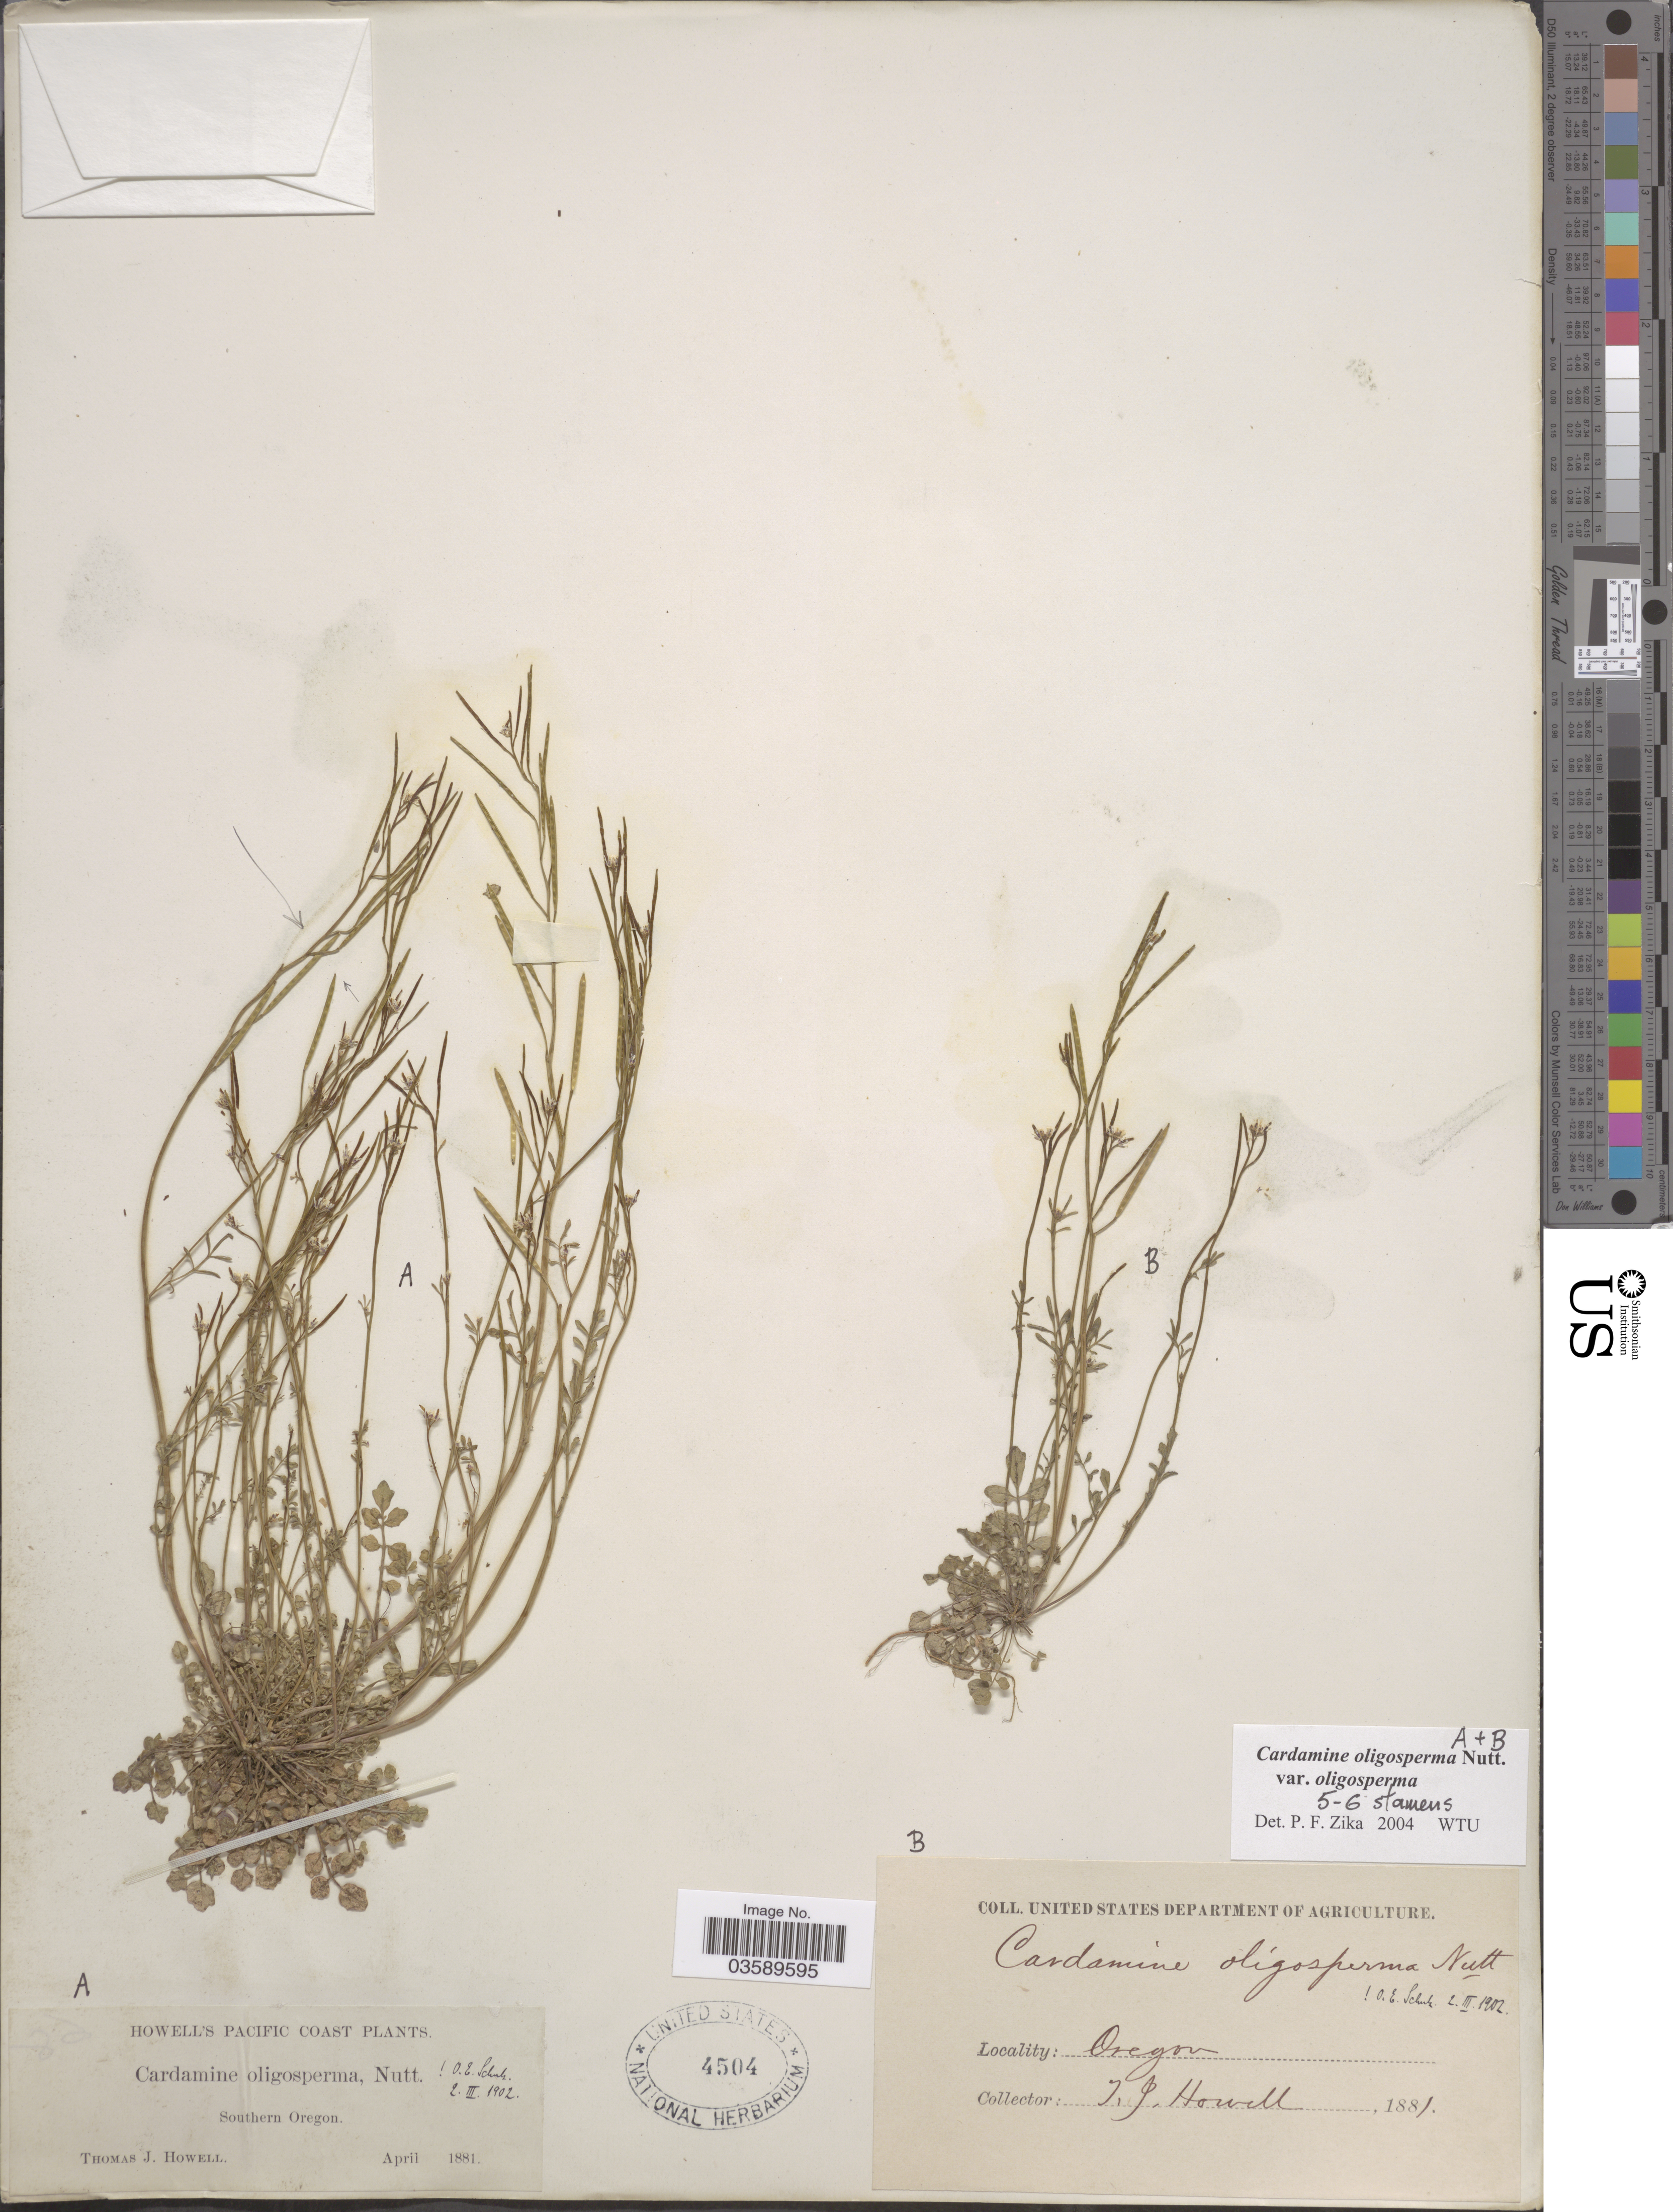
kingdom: Plantae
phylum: Tracheophyta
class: Magnoliopsida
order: Brassicales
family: Brassicaceae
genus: Cardamine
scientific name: Cardamine oligosperma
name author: Nutt.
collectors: T. J. Howell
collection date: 1881-04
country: United States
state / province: Oregon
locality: Pacific Coast. Southern Oregon.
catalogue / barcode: US 4504